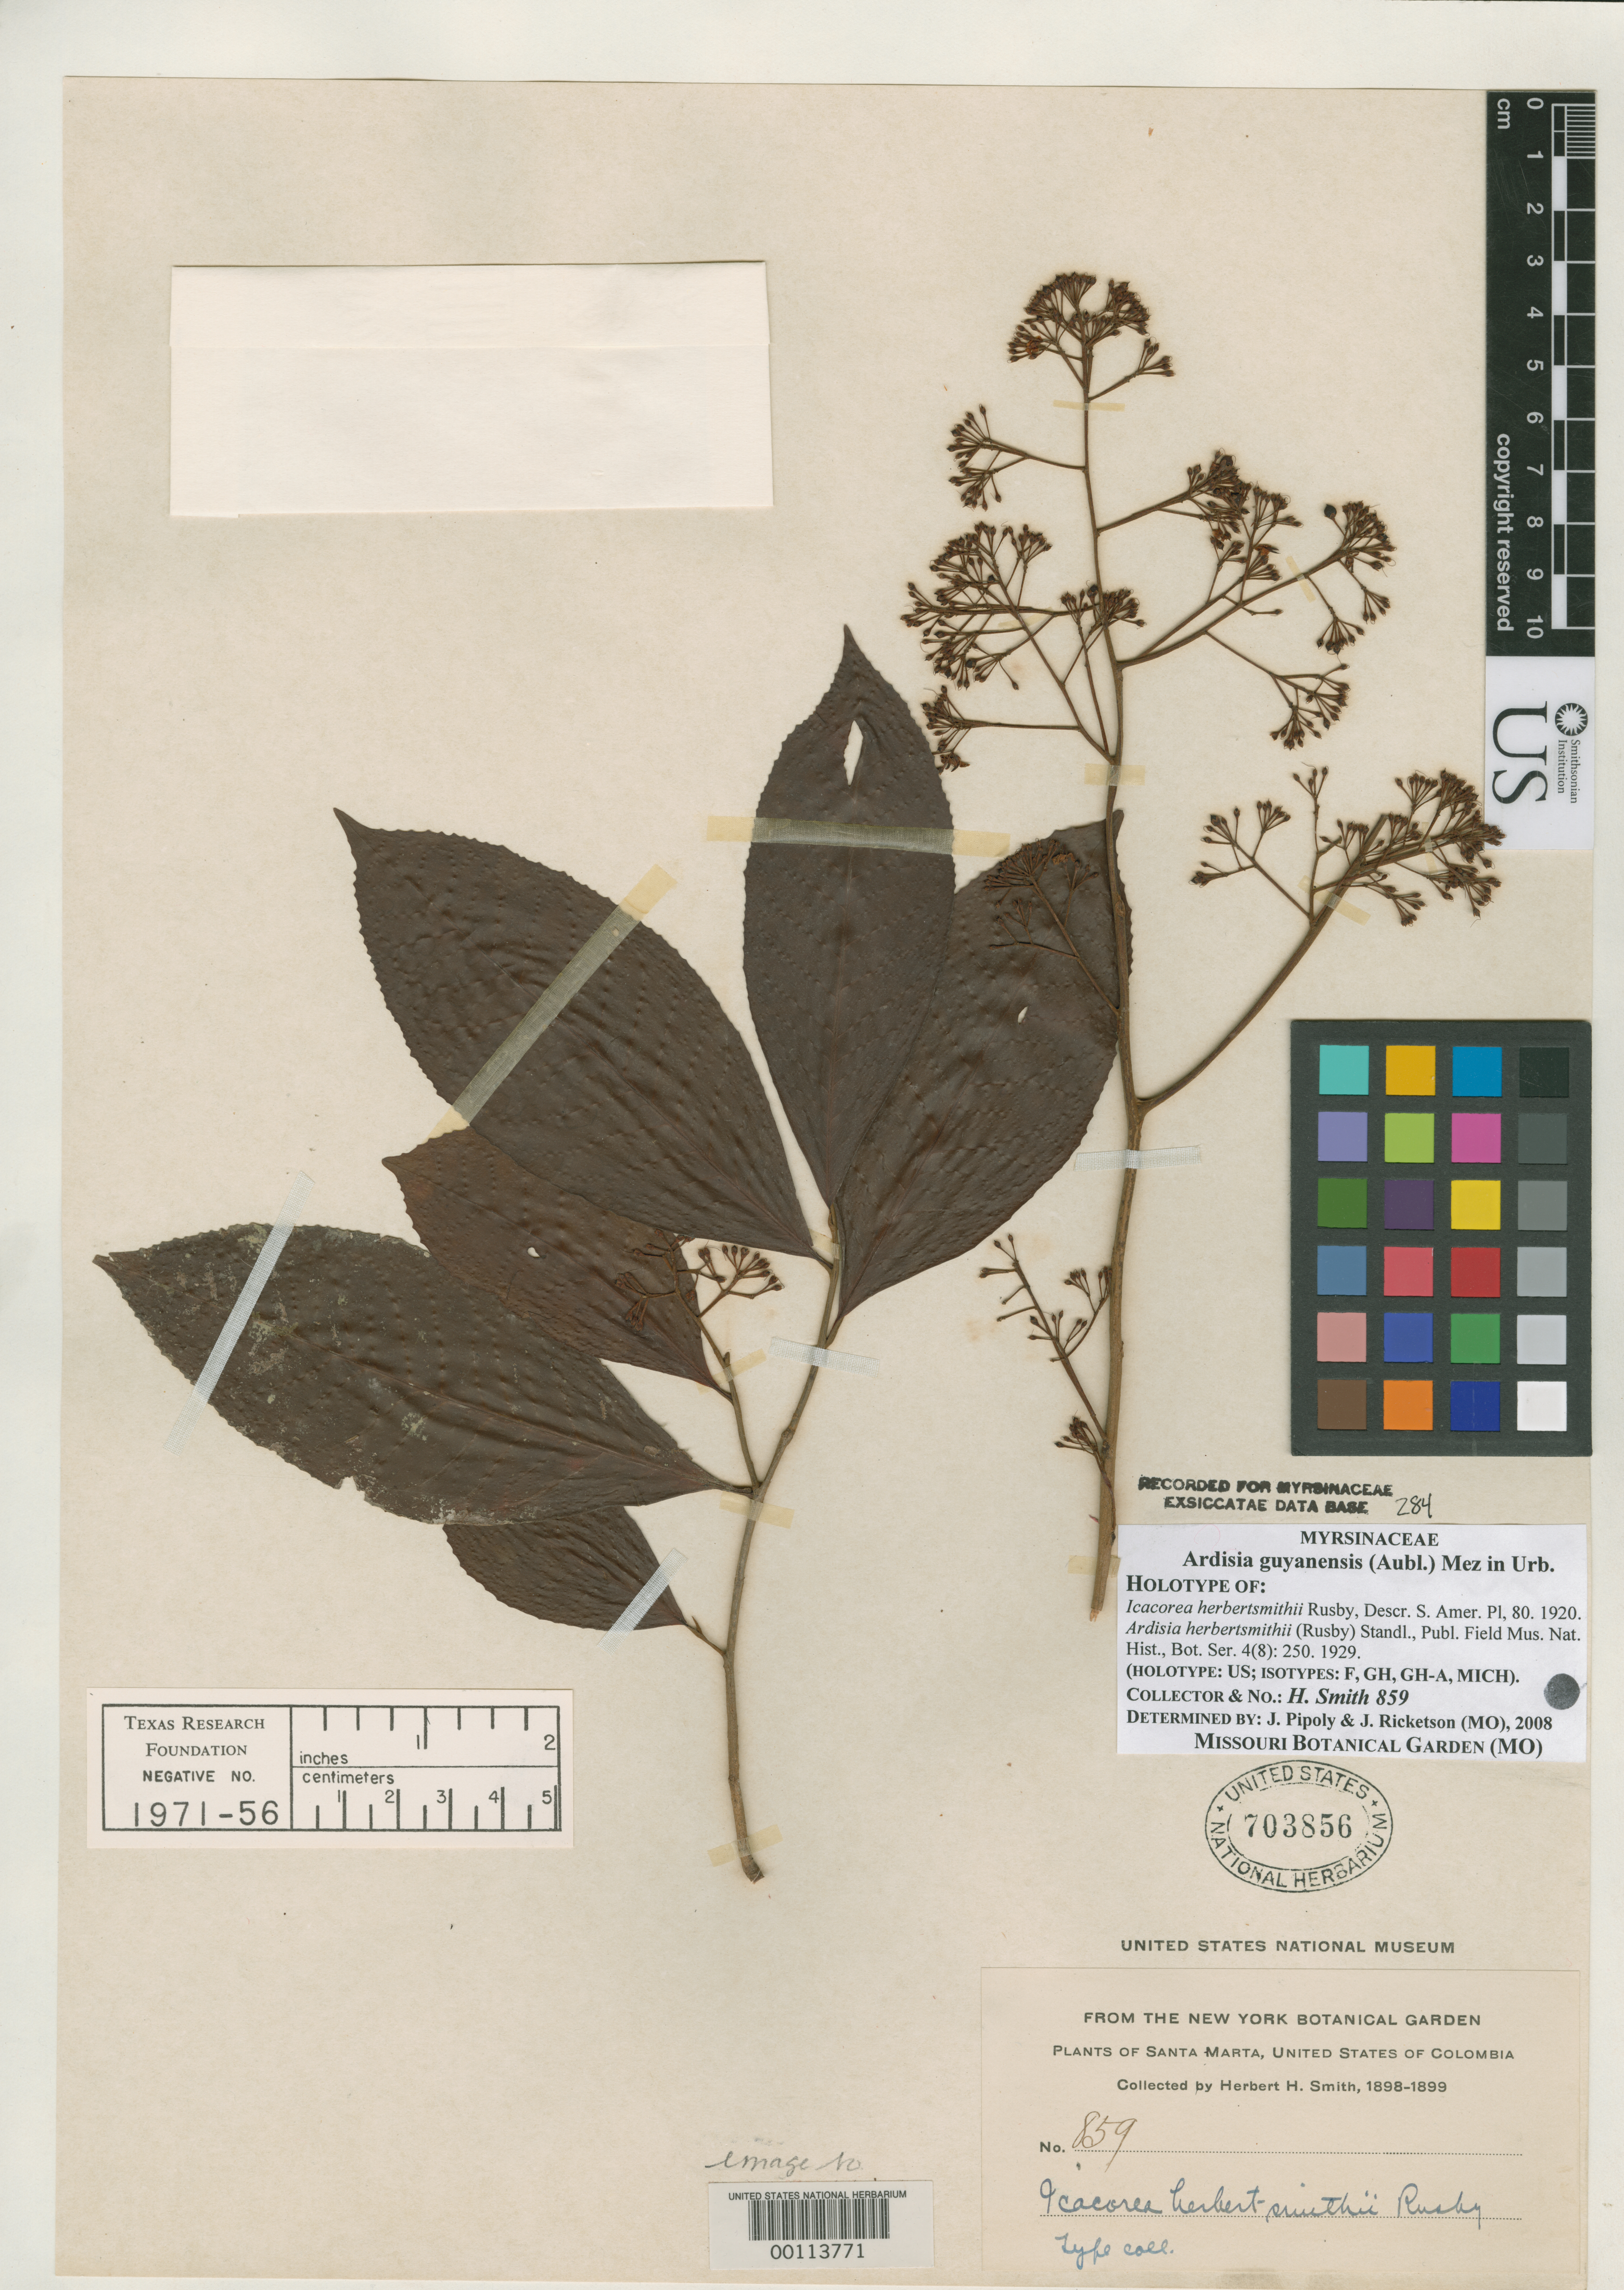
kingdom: Plantae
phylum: Tracheophyta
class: Magnoliopsida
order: Ericales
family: Primulaceae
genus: Icacorea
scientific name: Icacorea herbertsmithii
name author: Rusby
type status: Isotype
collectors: Herbert H. Smith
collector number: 859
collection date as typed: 1898 to -- --- 1899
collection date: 1898/1899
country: Colombia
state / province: Magdalena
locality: Santa Marta.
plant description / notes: Erroneously annotated as "holotype" by Pipoly & Ricketson (2008). Most Rusby holotypes are at NY, and NYBG online records show their duplicate of H.H. Smith 859 recorded as holotype.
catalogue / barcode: US 703856